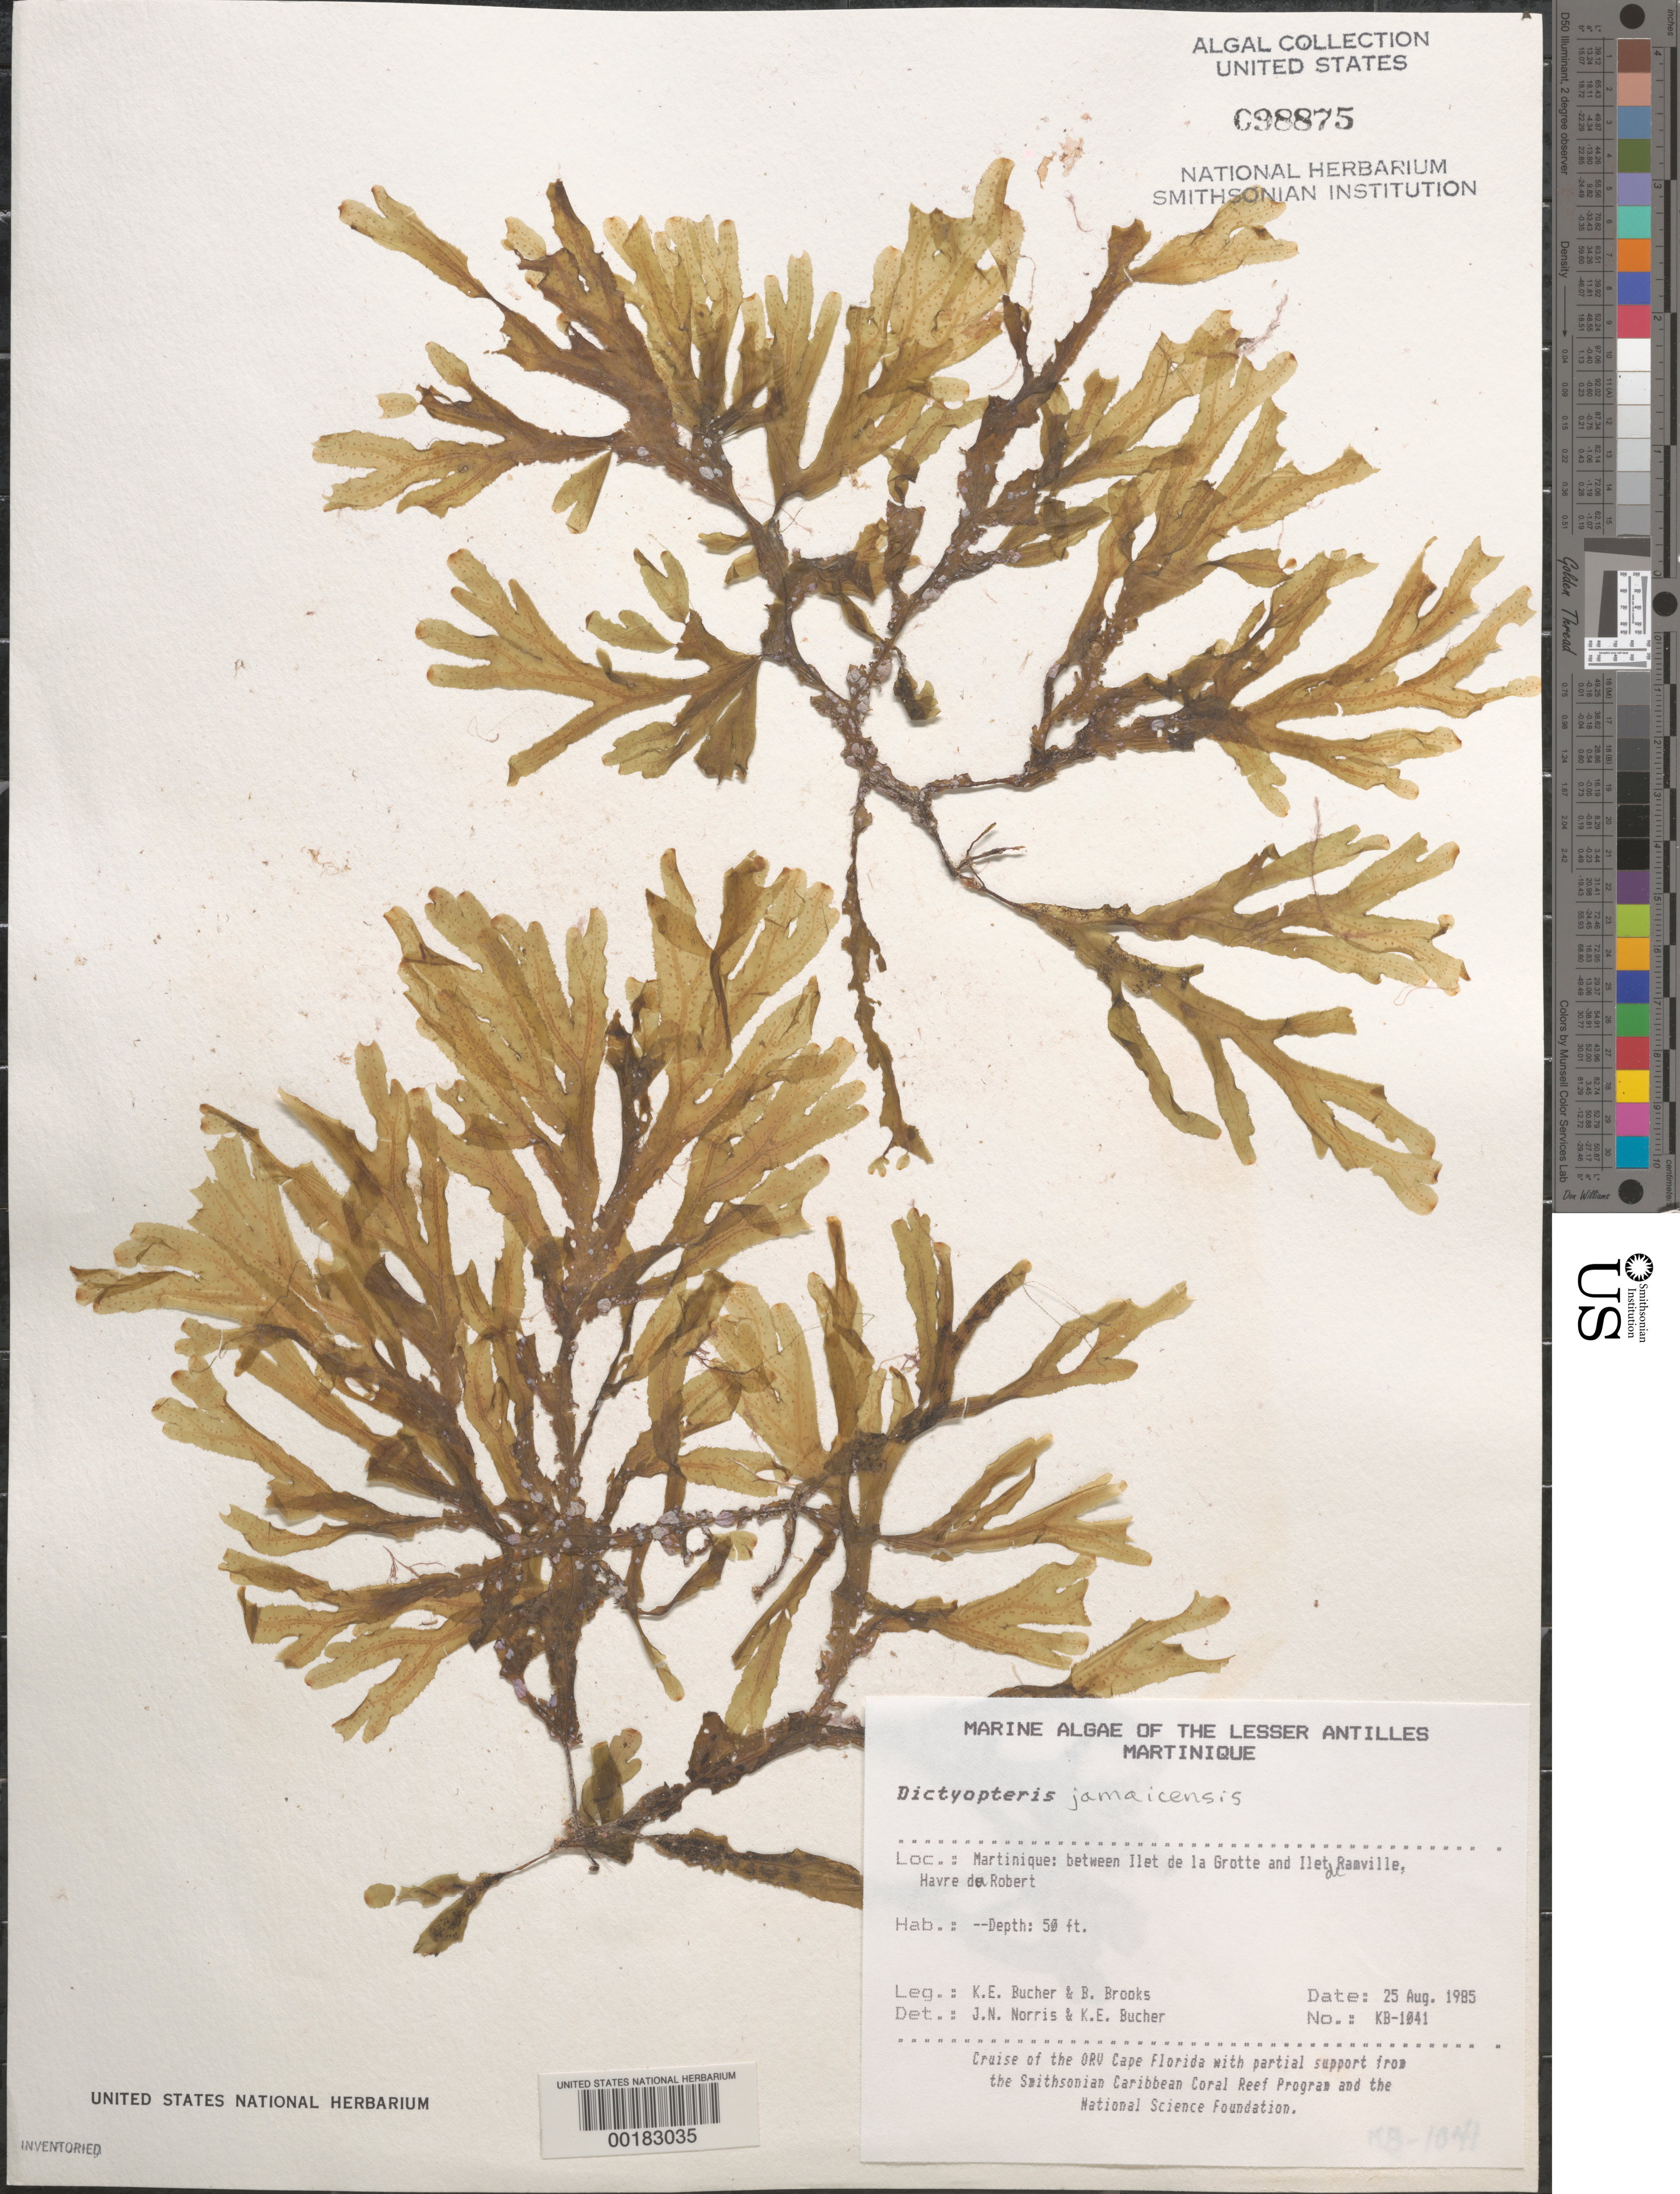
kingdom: Chromista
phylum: Ochrophyta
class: Phaeophyceae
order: Dictyotales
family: Dictyotaceae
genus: Dictyopteris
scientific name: Dictyopteris jamaicensis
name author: W.R. Taylor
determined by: Norris, J. N.; Bucher, K. E.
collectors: K. E. Bucher & B. Brooks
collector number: Kb-1041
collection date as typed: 25 Aug 1985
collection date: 1985-08-25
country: Martinique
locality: Between Ilet de la Grotte and Ilet de Ramville, Havre du Robert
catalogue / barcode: US 98875